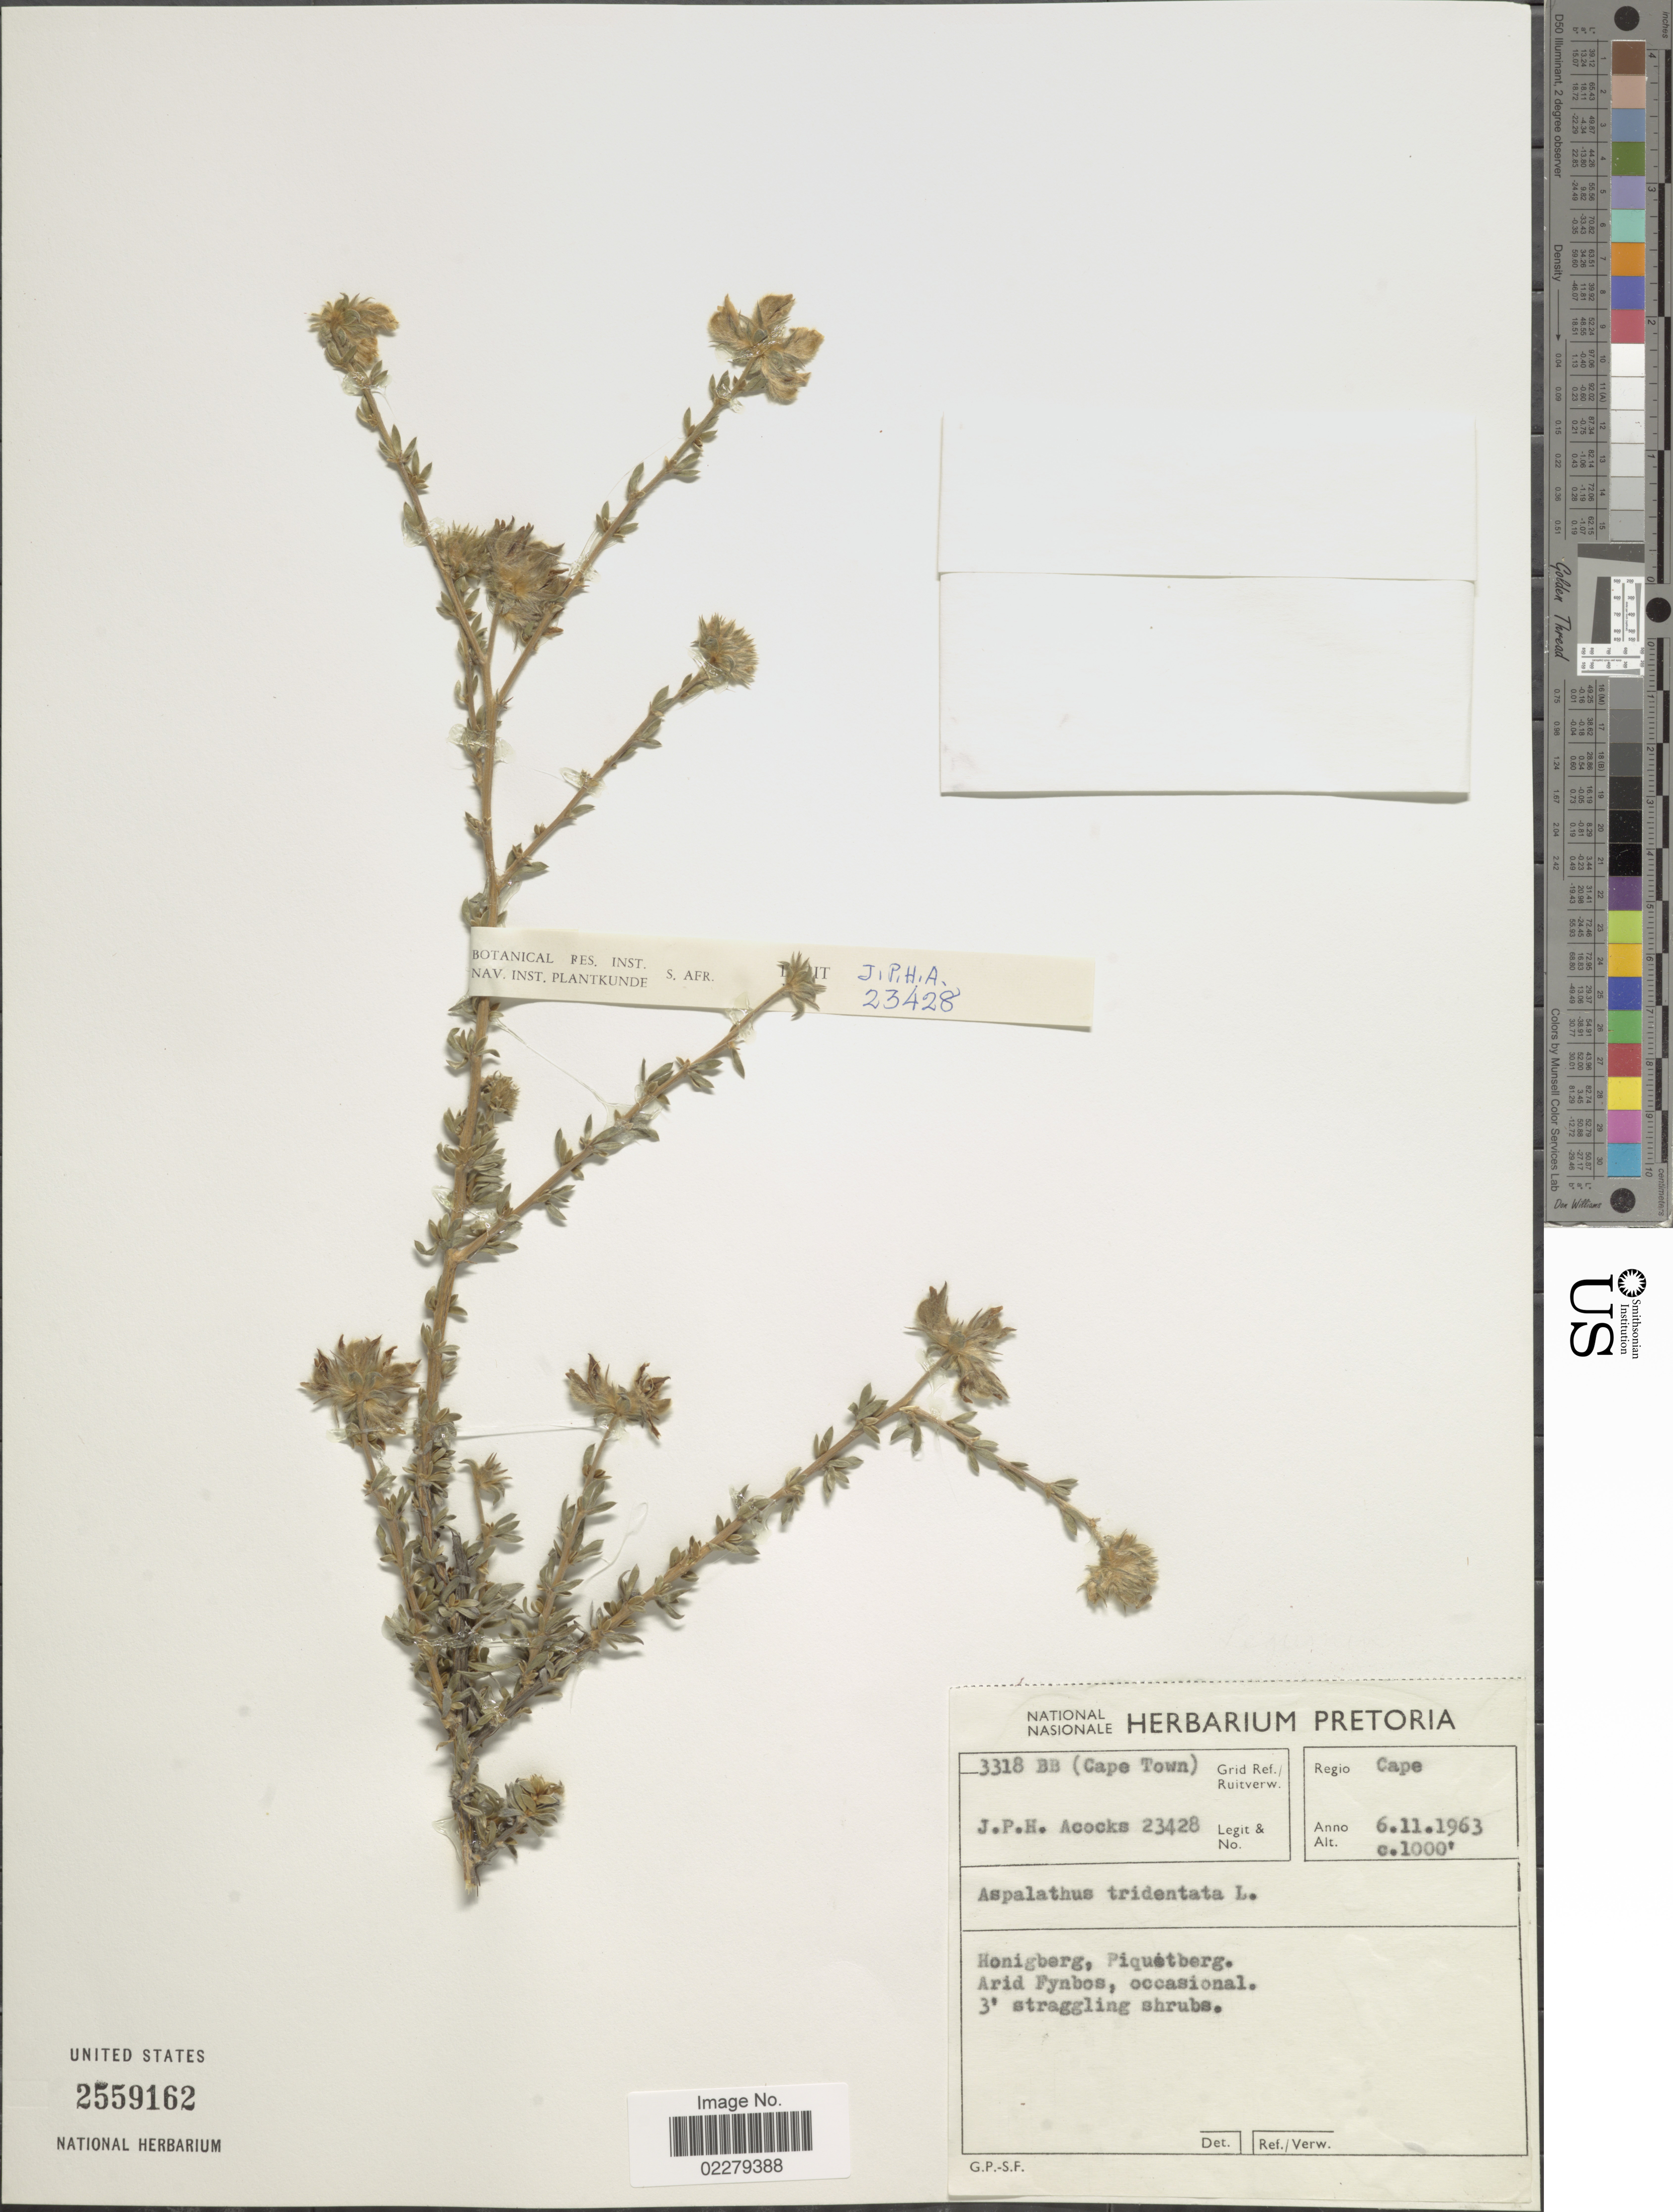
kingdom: Plantae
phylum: Tracheophyta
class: Magnoliopsida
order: Fabales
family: Fabaceae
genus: Aspalathus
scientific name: Aspalathus tridentata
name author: Eckl. & Zeyh.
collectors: J. P. Acocks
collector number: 23428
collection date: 1963-11-06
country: South Africa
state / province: Western Cape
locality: Regio Cape. Honigberg, Piquetberg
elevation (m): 305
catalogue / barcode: US 2559162